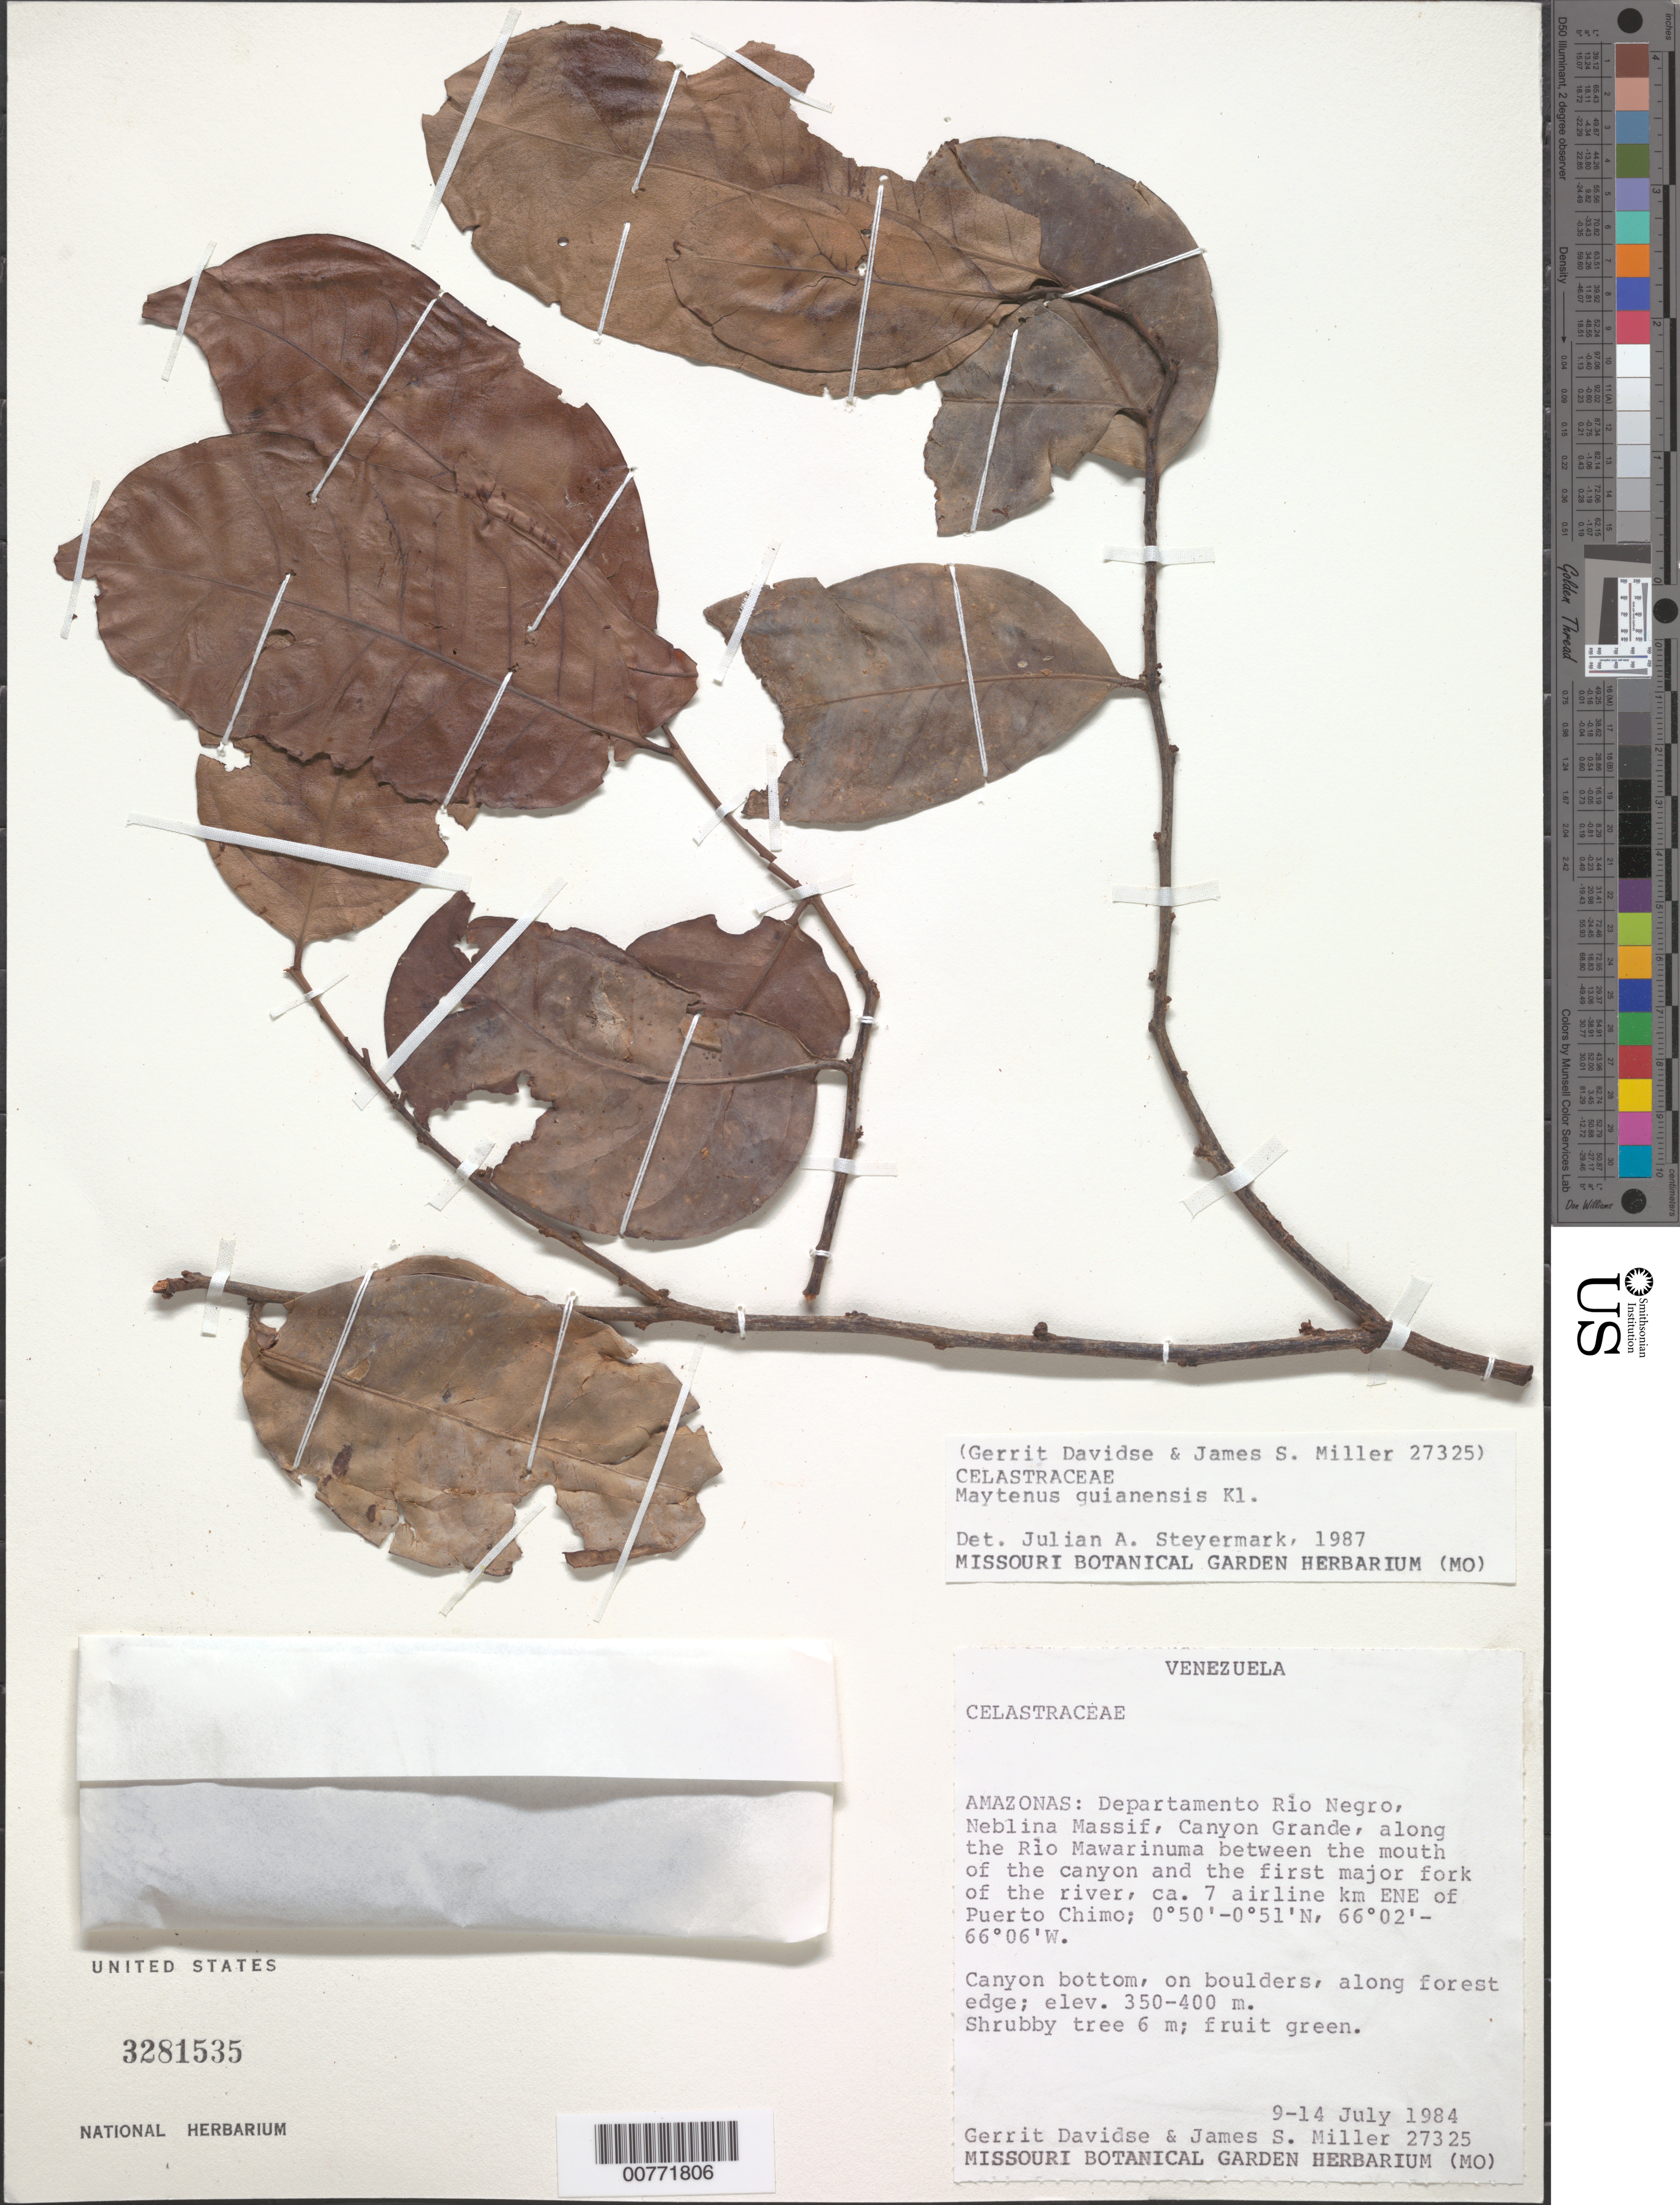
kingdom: Plantae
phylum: Tracheophyta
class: Magnoliopsida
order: Celastrales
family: Celastraceae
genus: Maytenus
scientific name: Maytenus guyanensis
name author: Klotzsch ex Reissek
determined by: Steyermark, Julian A., (VEN)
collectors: G. Davidse & J. S. Miller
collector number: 27325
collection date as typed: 9-Jul-84 to 14-Jul-84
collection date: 1984-07-09/1984-07-14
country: Venezuela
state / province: Amazonas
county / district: Río Negro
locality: Neblina Massif, Canyon Grande, along Río Mawarinuma, 7 airline km E-NE of Puerto Chimo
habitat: Canyon bottom, on boulders, along forest edge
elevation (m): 350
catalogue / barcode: US 3281535